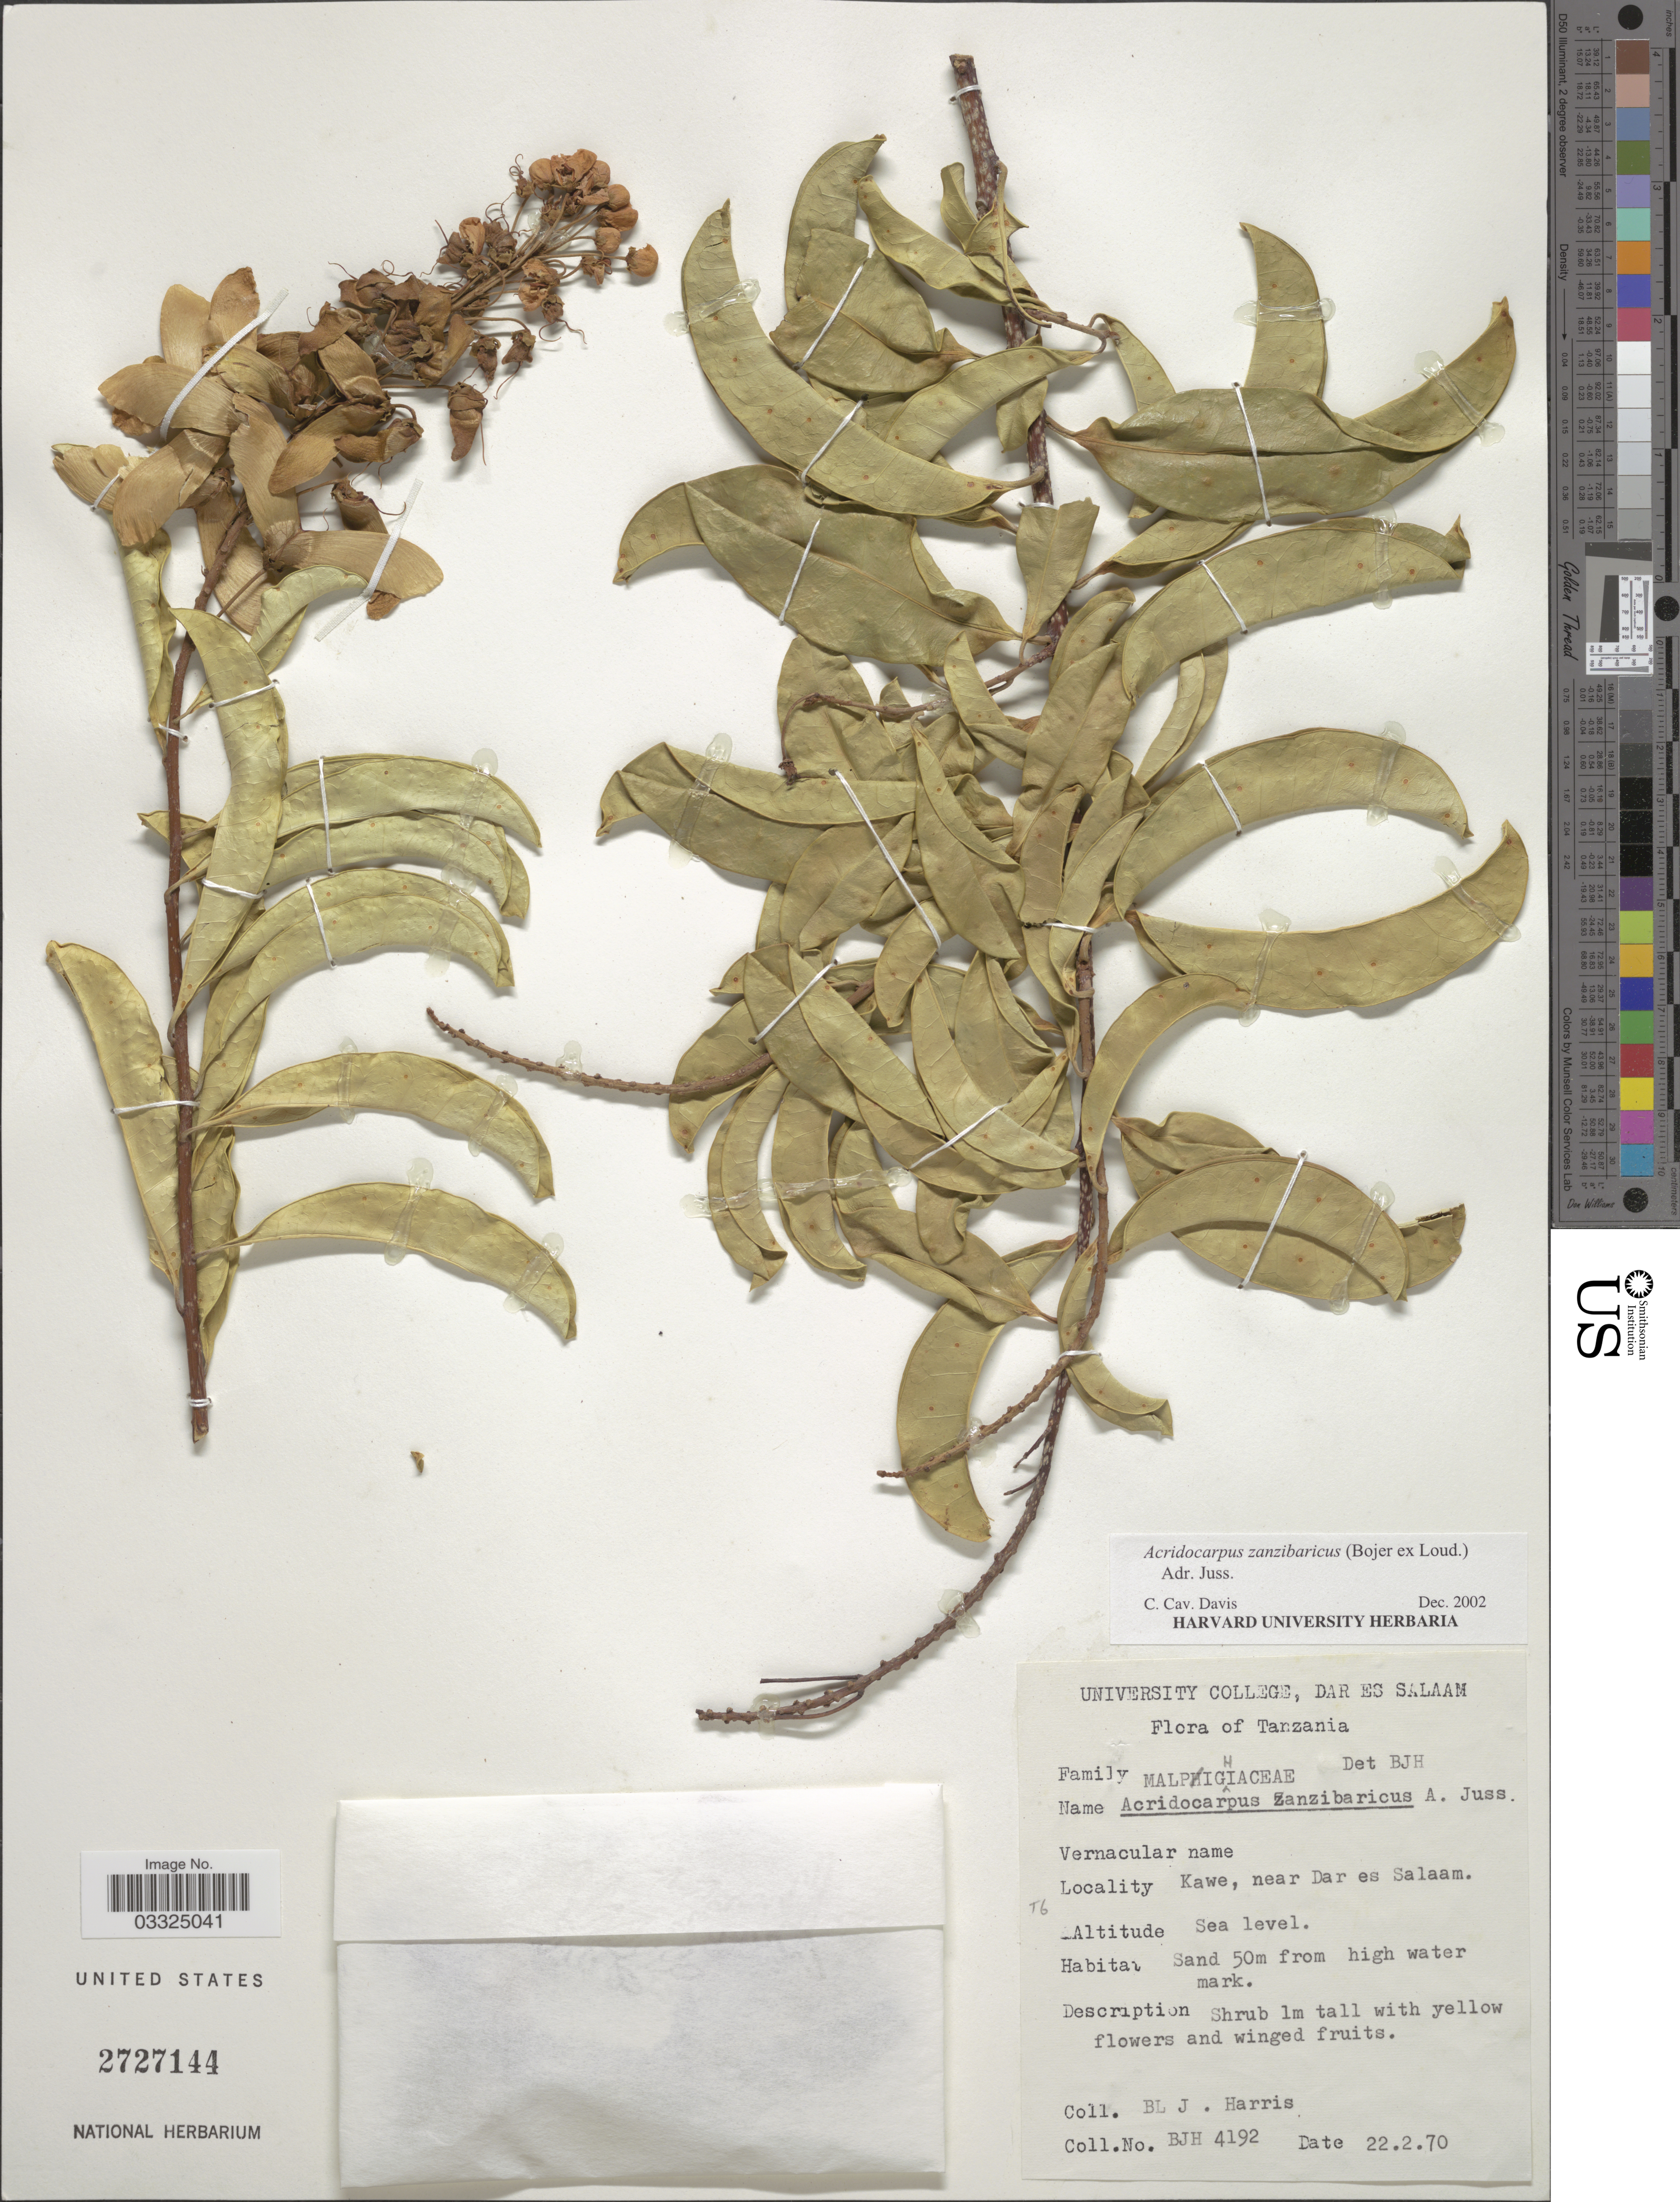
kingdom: Plantae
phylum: Tracheophyta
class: Magnoliopsida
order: Malpighiales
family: Malpighiaceae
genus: Acridocarpus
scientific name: Acridocarpus zanzibaricus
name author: A. Juss.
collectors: B. J. Harris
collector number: BJH4192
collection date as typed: Transcribed d/m/y: 22/2/70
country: Tanzania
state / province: Dar es Salaam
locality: Kawe, near Dar es Salaam.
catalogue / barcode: US 2727144